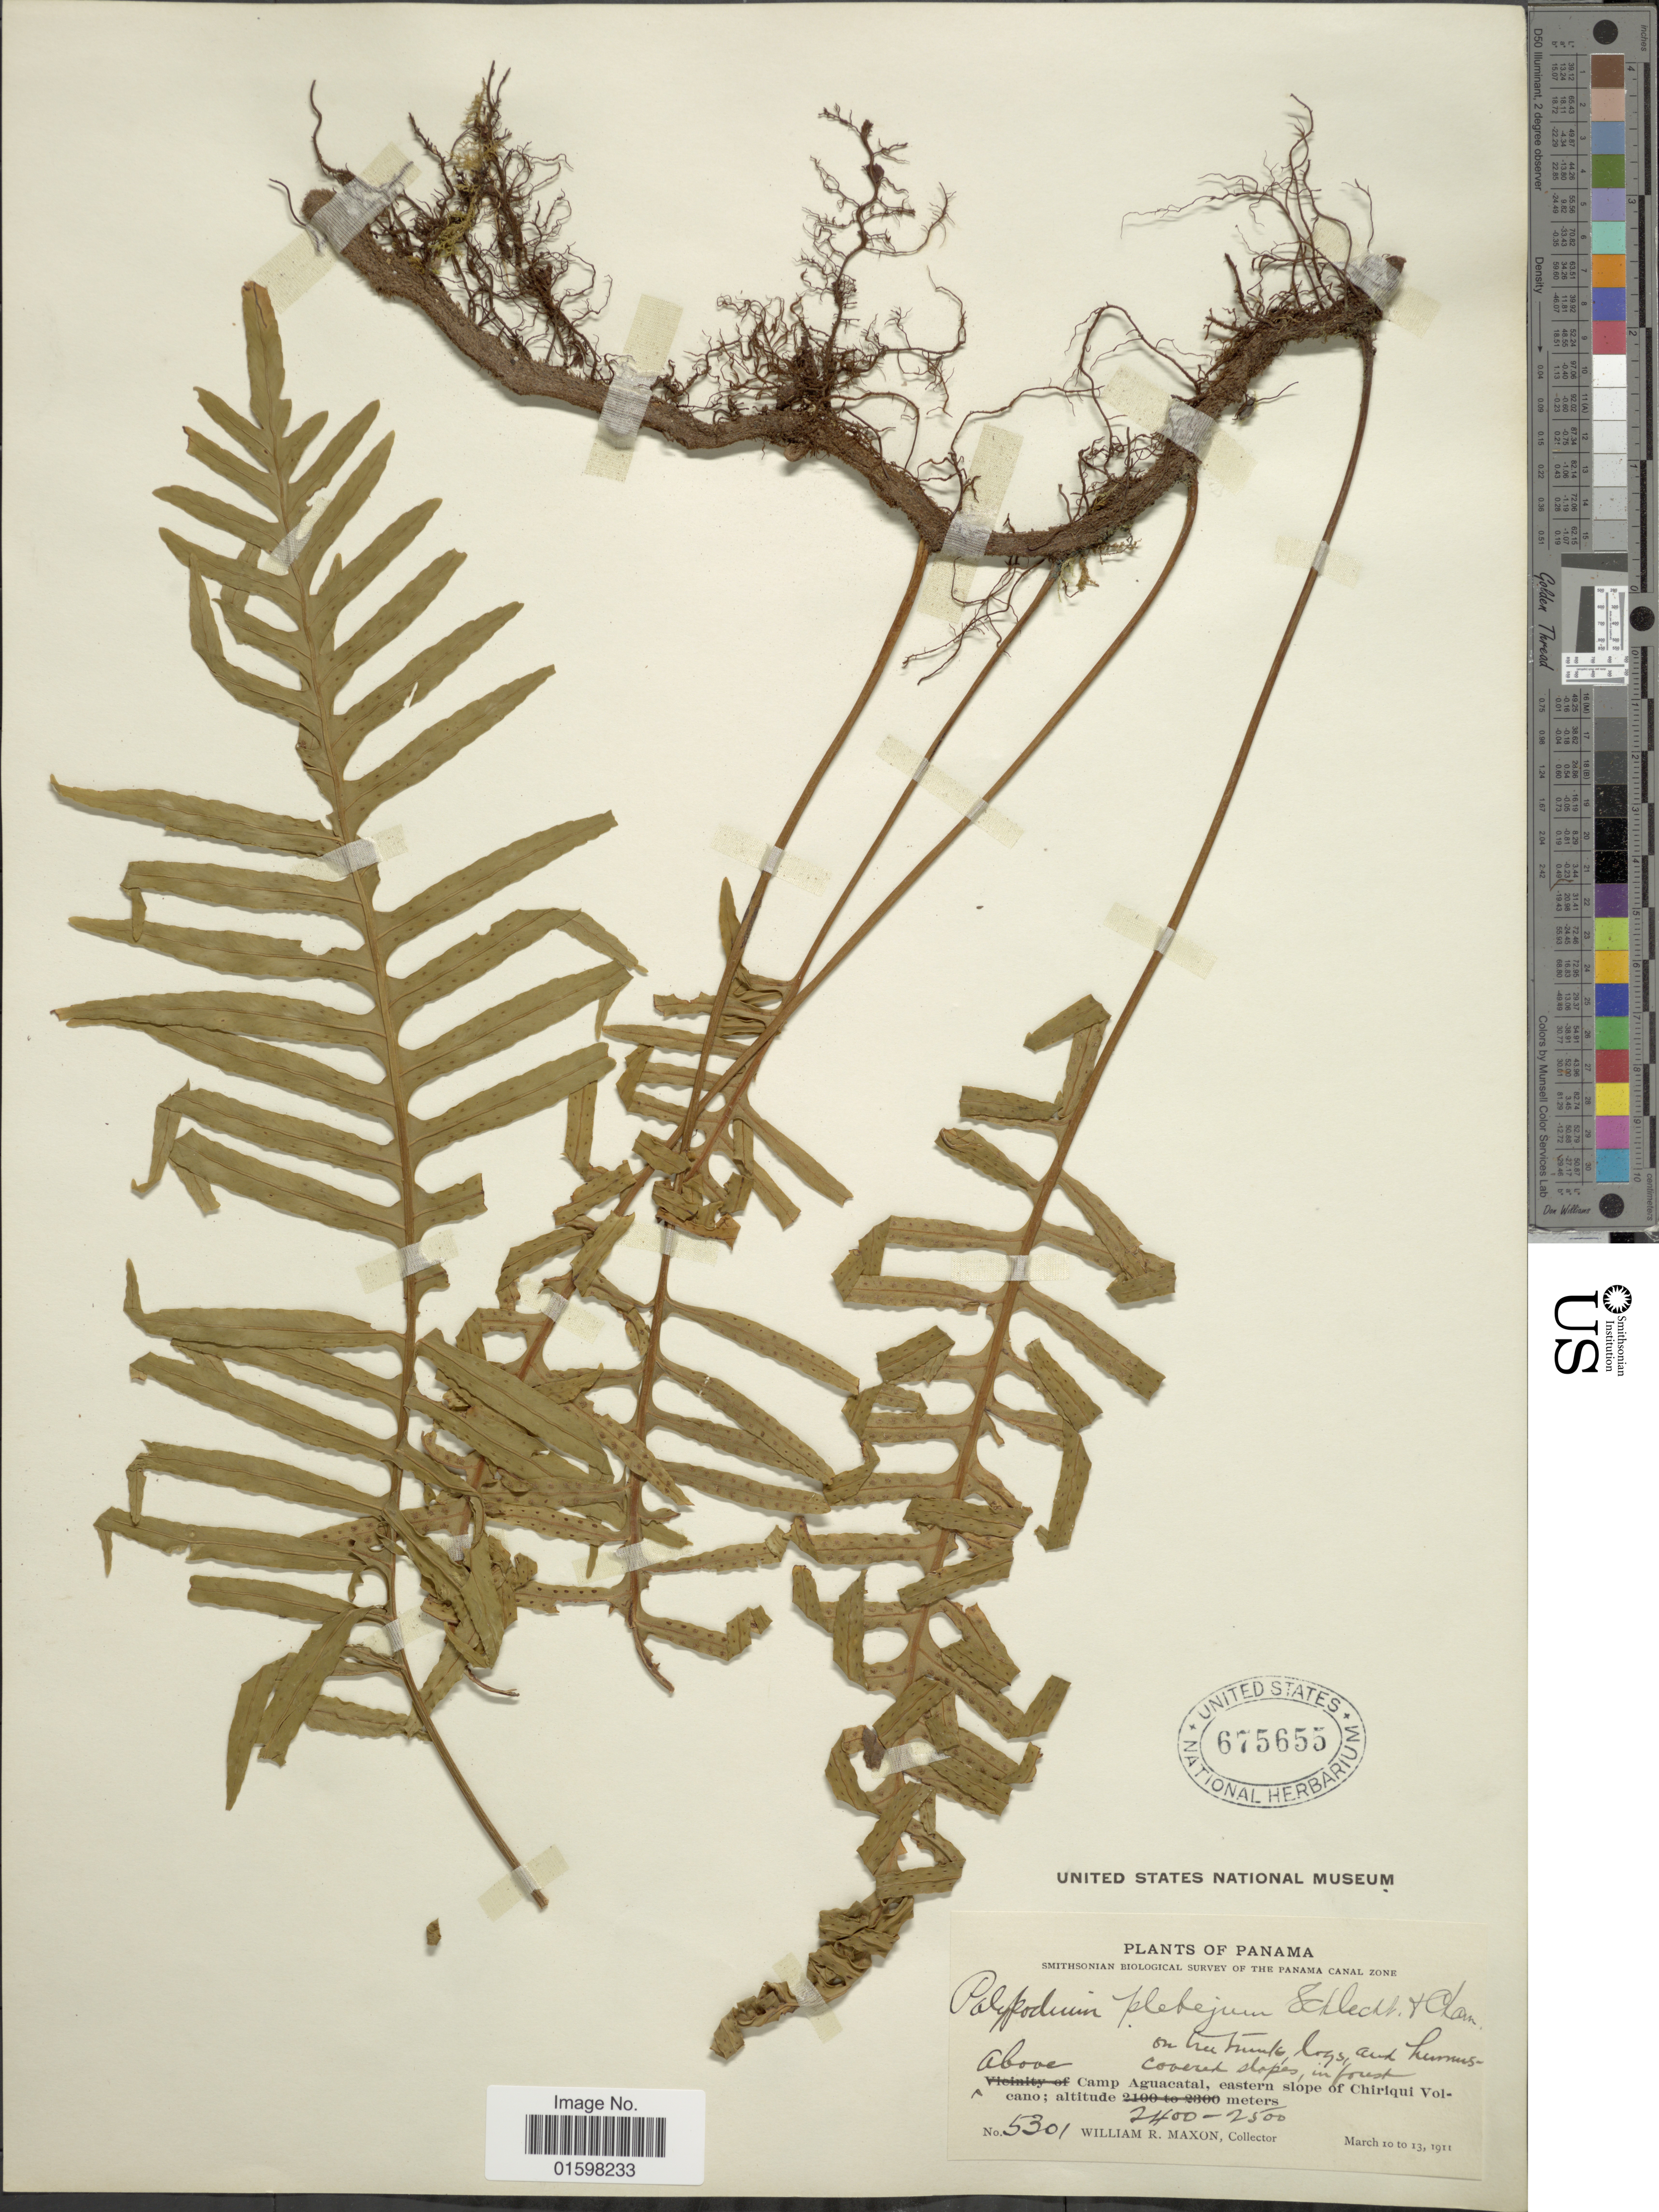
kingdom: Plantae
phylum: Tracheophyta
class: Polypodiopsida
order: Polypodiales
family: Polypodiaceae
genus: Pleopeltis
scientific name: Pleopeltis plebeia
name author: (Schltdl. ex Cham.) A.R. Sm. & Tejero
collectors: W. R. Maxon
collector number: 5301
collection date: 1911-03-10/1911-03-13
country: Panama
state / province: Chiriqui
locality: Cam Aguacatal, eastern slope of Chiriqui Volcano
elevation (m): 2400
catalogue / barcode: US 675655